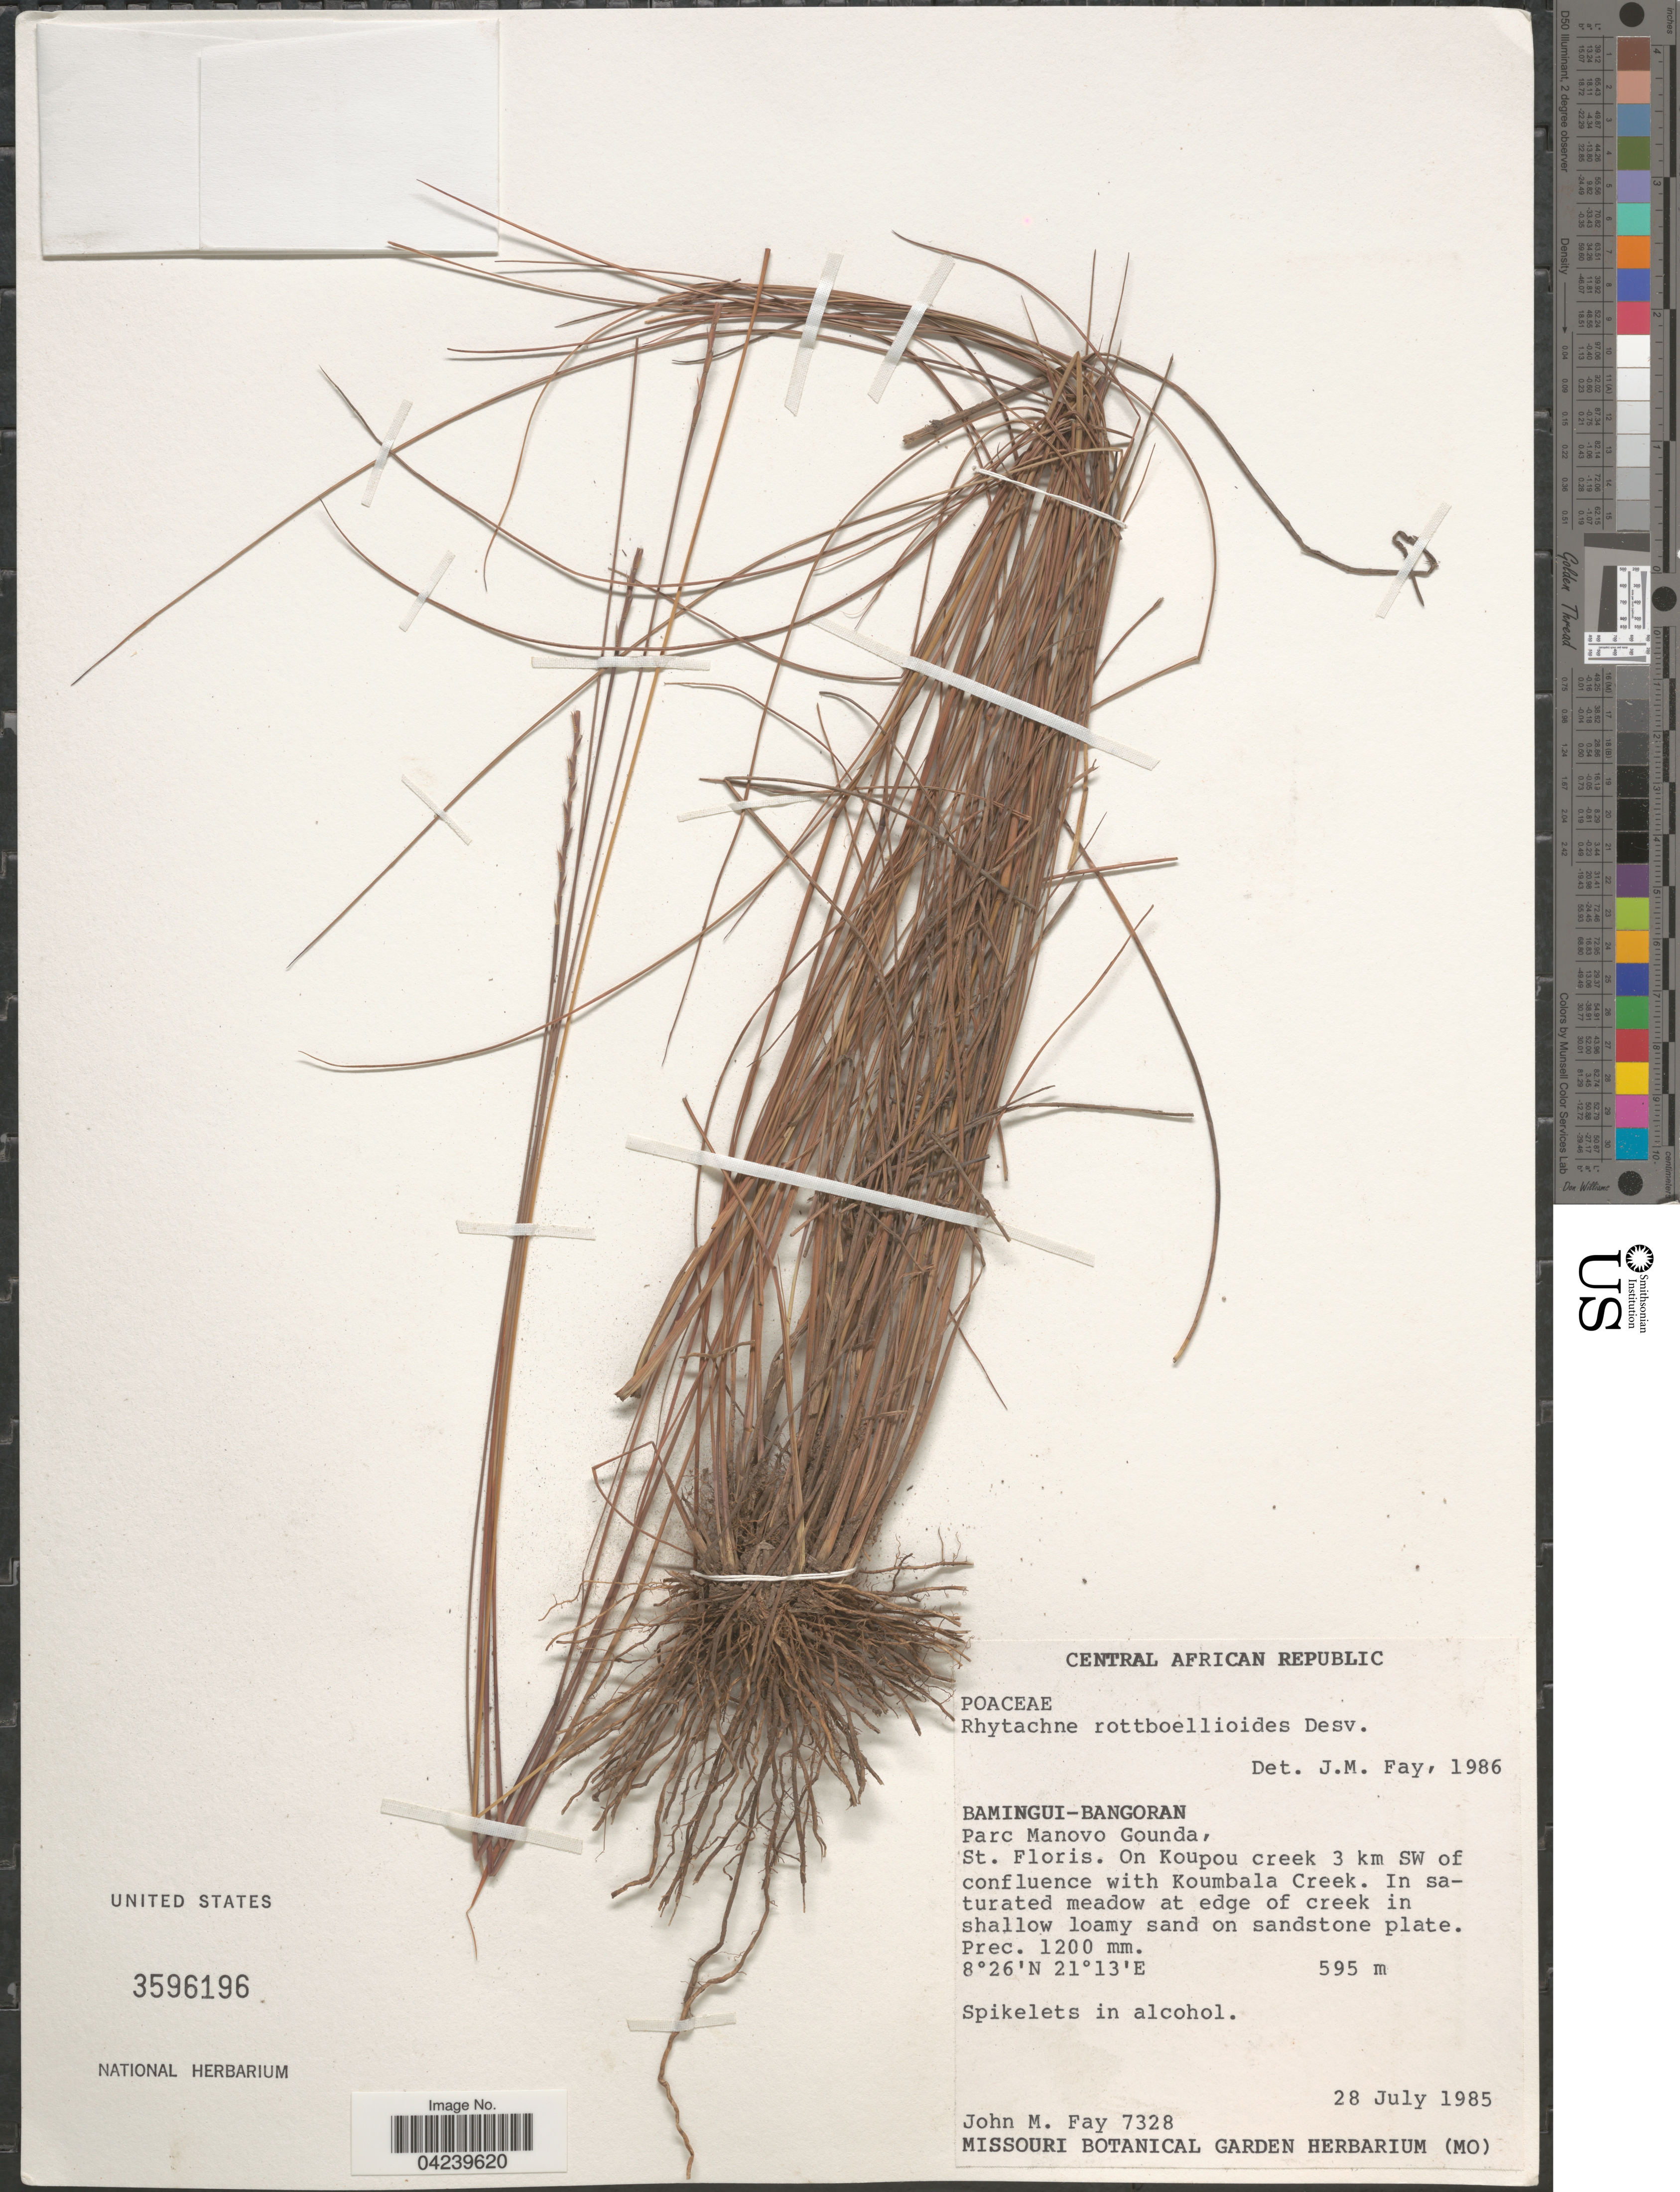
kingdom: Plantae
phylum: Tracheophyta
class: Liliopsida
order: Poales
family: Poaceae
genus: Rhytachne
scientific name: Rhytachne rottboellioides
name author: Desv.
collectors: J. M. Fay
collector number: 7328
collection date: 1985-07-28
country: Central African Republic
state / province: Bamingui-Bangoran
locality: Bamingui-Bangoran. Parc Manovo Gounda, St. Floris. On Koupou creek 3 km SW of confluence with Koumbala Creek.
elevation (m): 595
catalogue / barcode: US 3596196